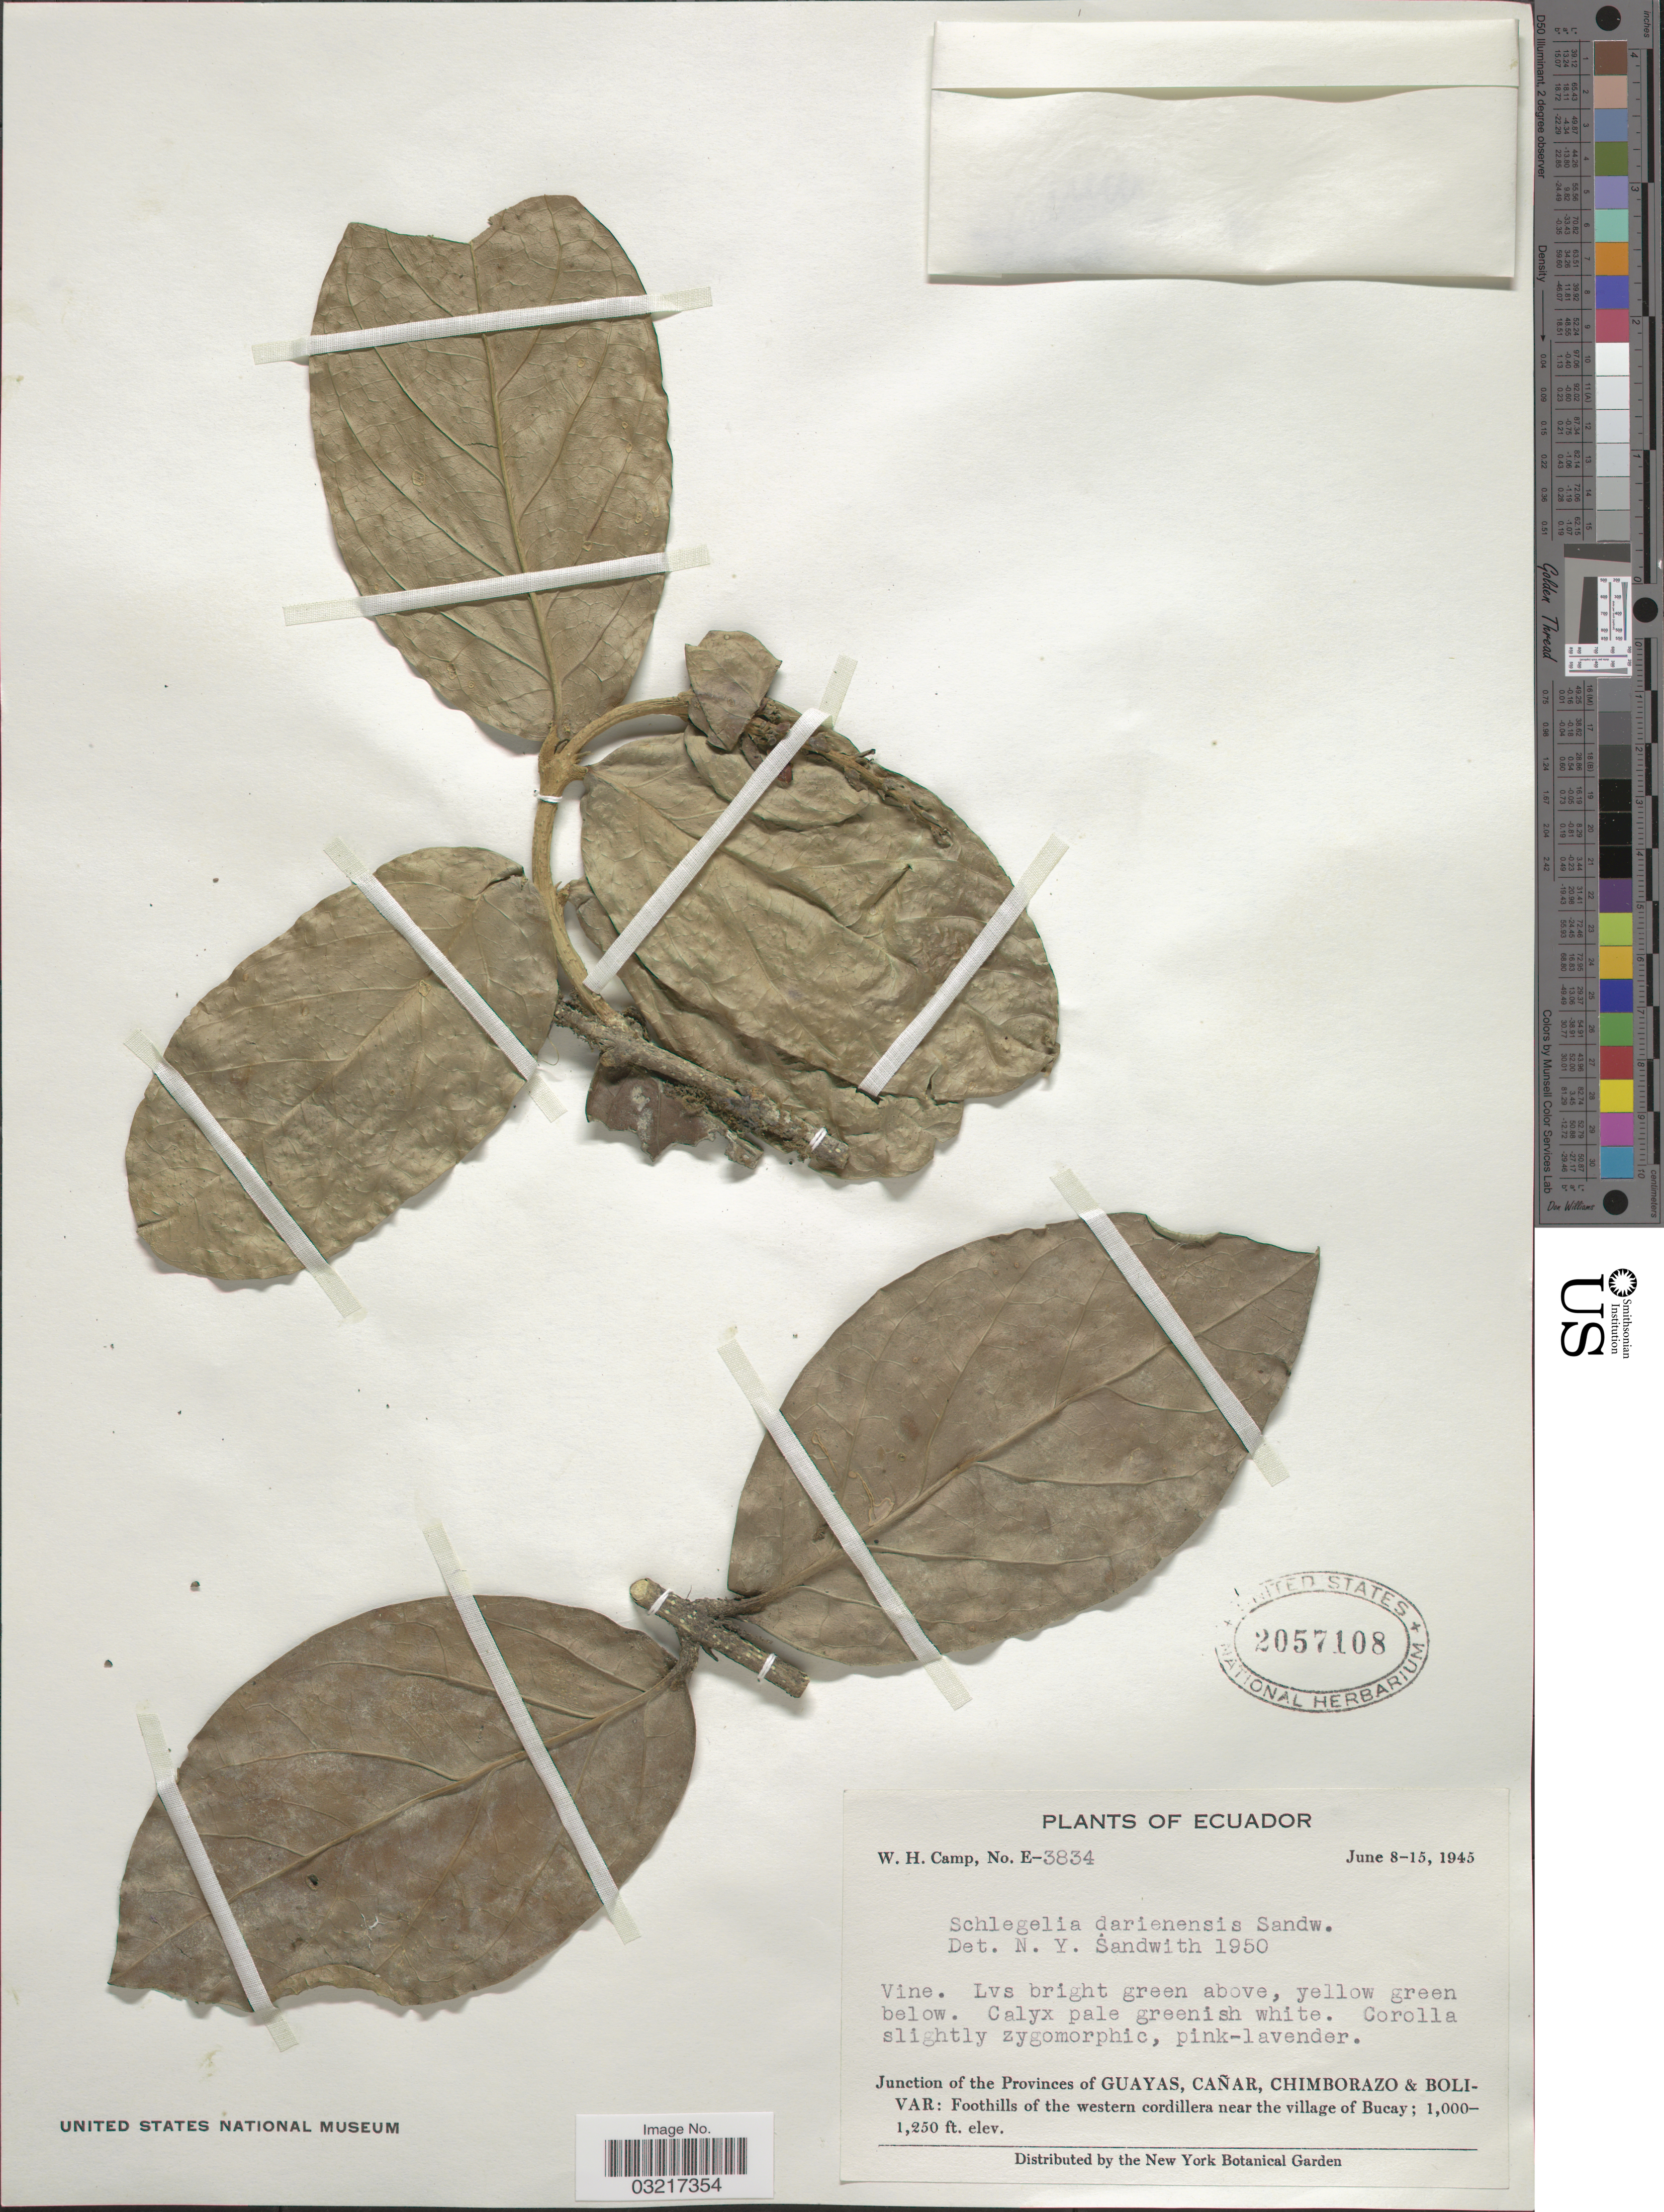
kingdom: Plantae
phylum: Tracheophyta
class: Magnoliopsida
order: Lamiales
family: Schlegeliaceae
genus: Schlegelia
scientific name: Schlegelia darienensis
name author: Sandwith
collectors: W. H. Camp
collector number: E-3834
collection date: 1945-06-08/1945-06-15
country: Ecuador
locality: Junction of the Provinces of Guayas, Cañar, Chimborazo & Bolivar: Foothills of the western cordillera near the village of Bucay.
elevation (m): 305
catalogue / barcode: US 2057108